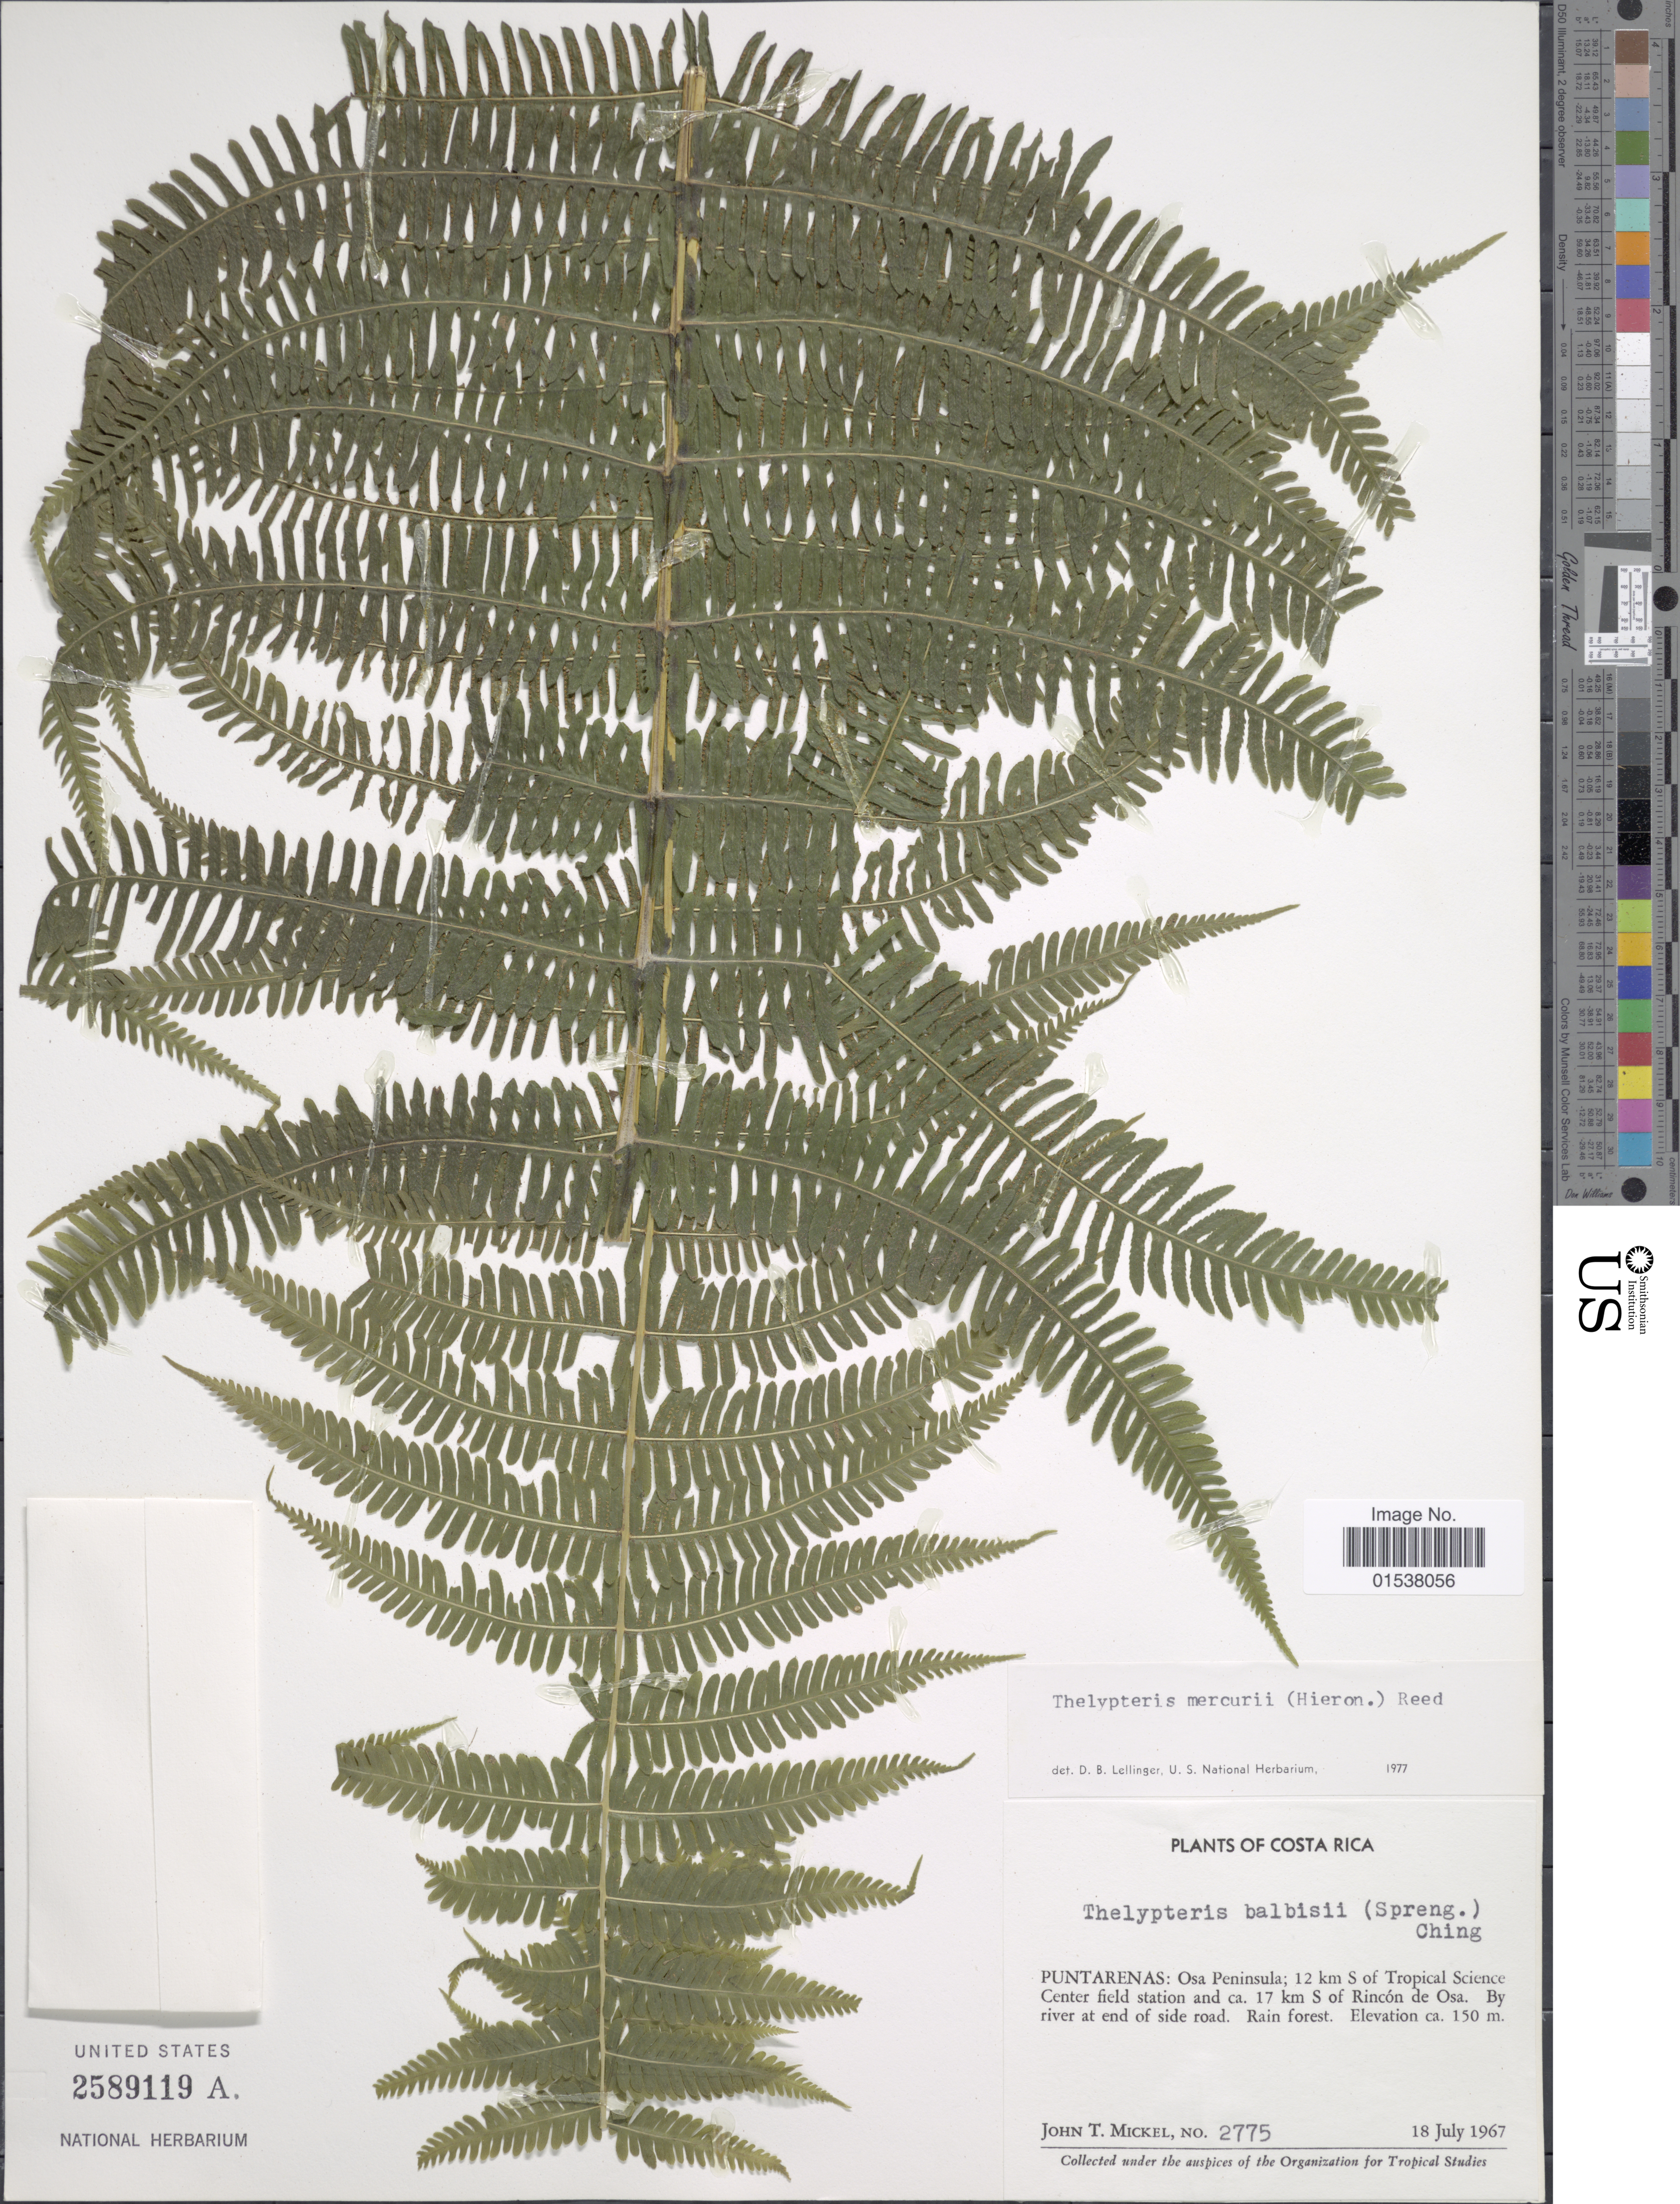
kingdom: Plantae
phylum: Tracheophyta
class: Polypodiopsida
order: Polypodiales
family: Thelypteridaceae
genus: Amauropelta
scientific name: Amauropelta balbisii (Spreng.) comb. nov., ined. 2015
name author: (Spreng.)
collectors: J. T. Mickel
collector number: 2775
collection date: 1967-07-18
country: Costa Rica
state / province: Puntarenas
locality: Puntarenas: Osa Peninsula; 12 km S of Tropical Science Center field station and ca. 17 km S of rincon de Osa, by river at end of side road, rain forest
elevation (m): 150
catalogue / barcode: US 2589119A